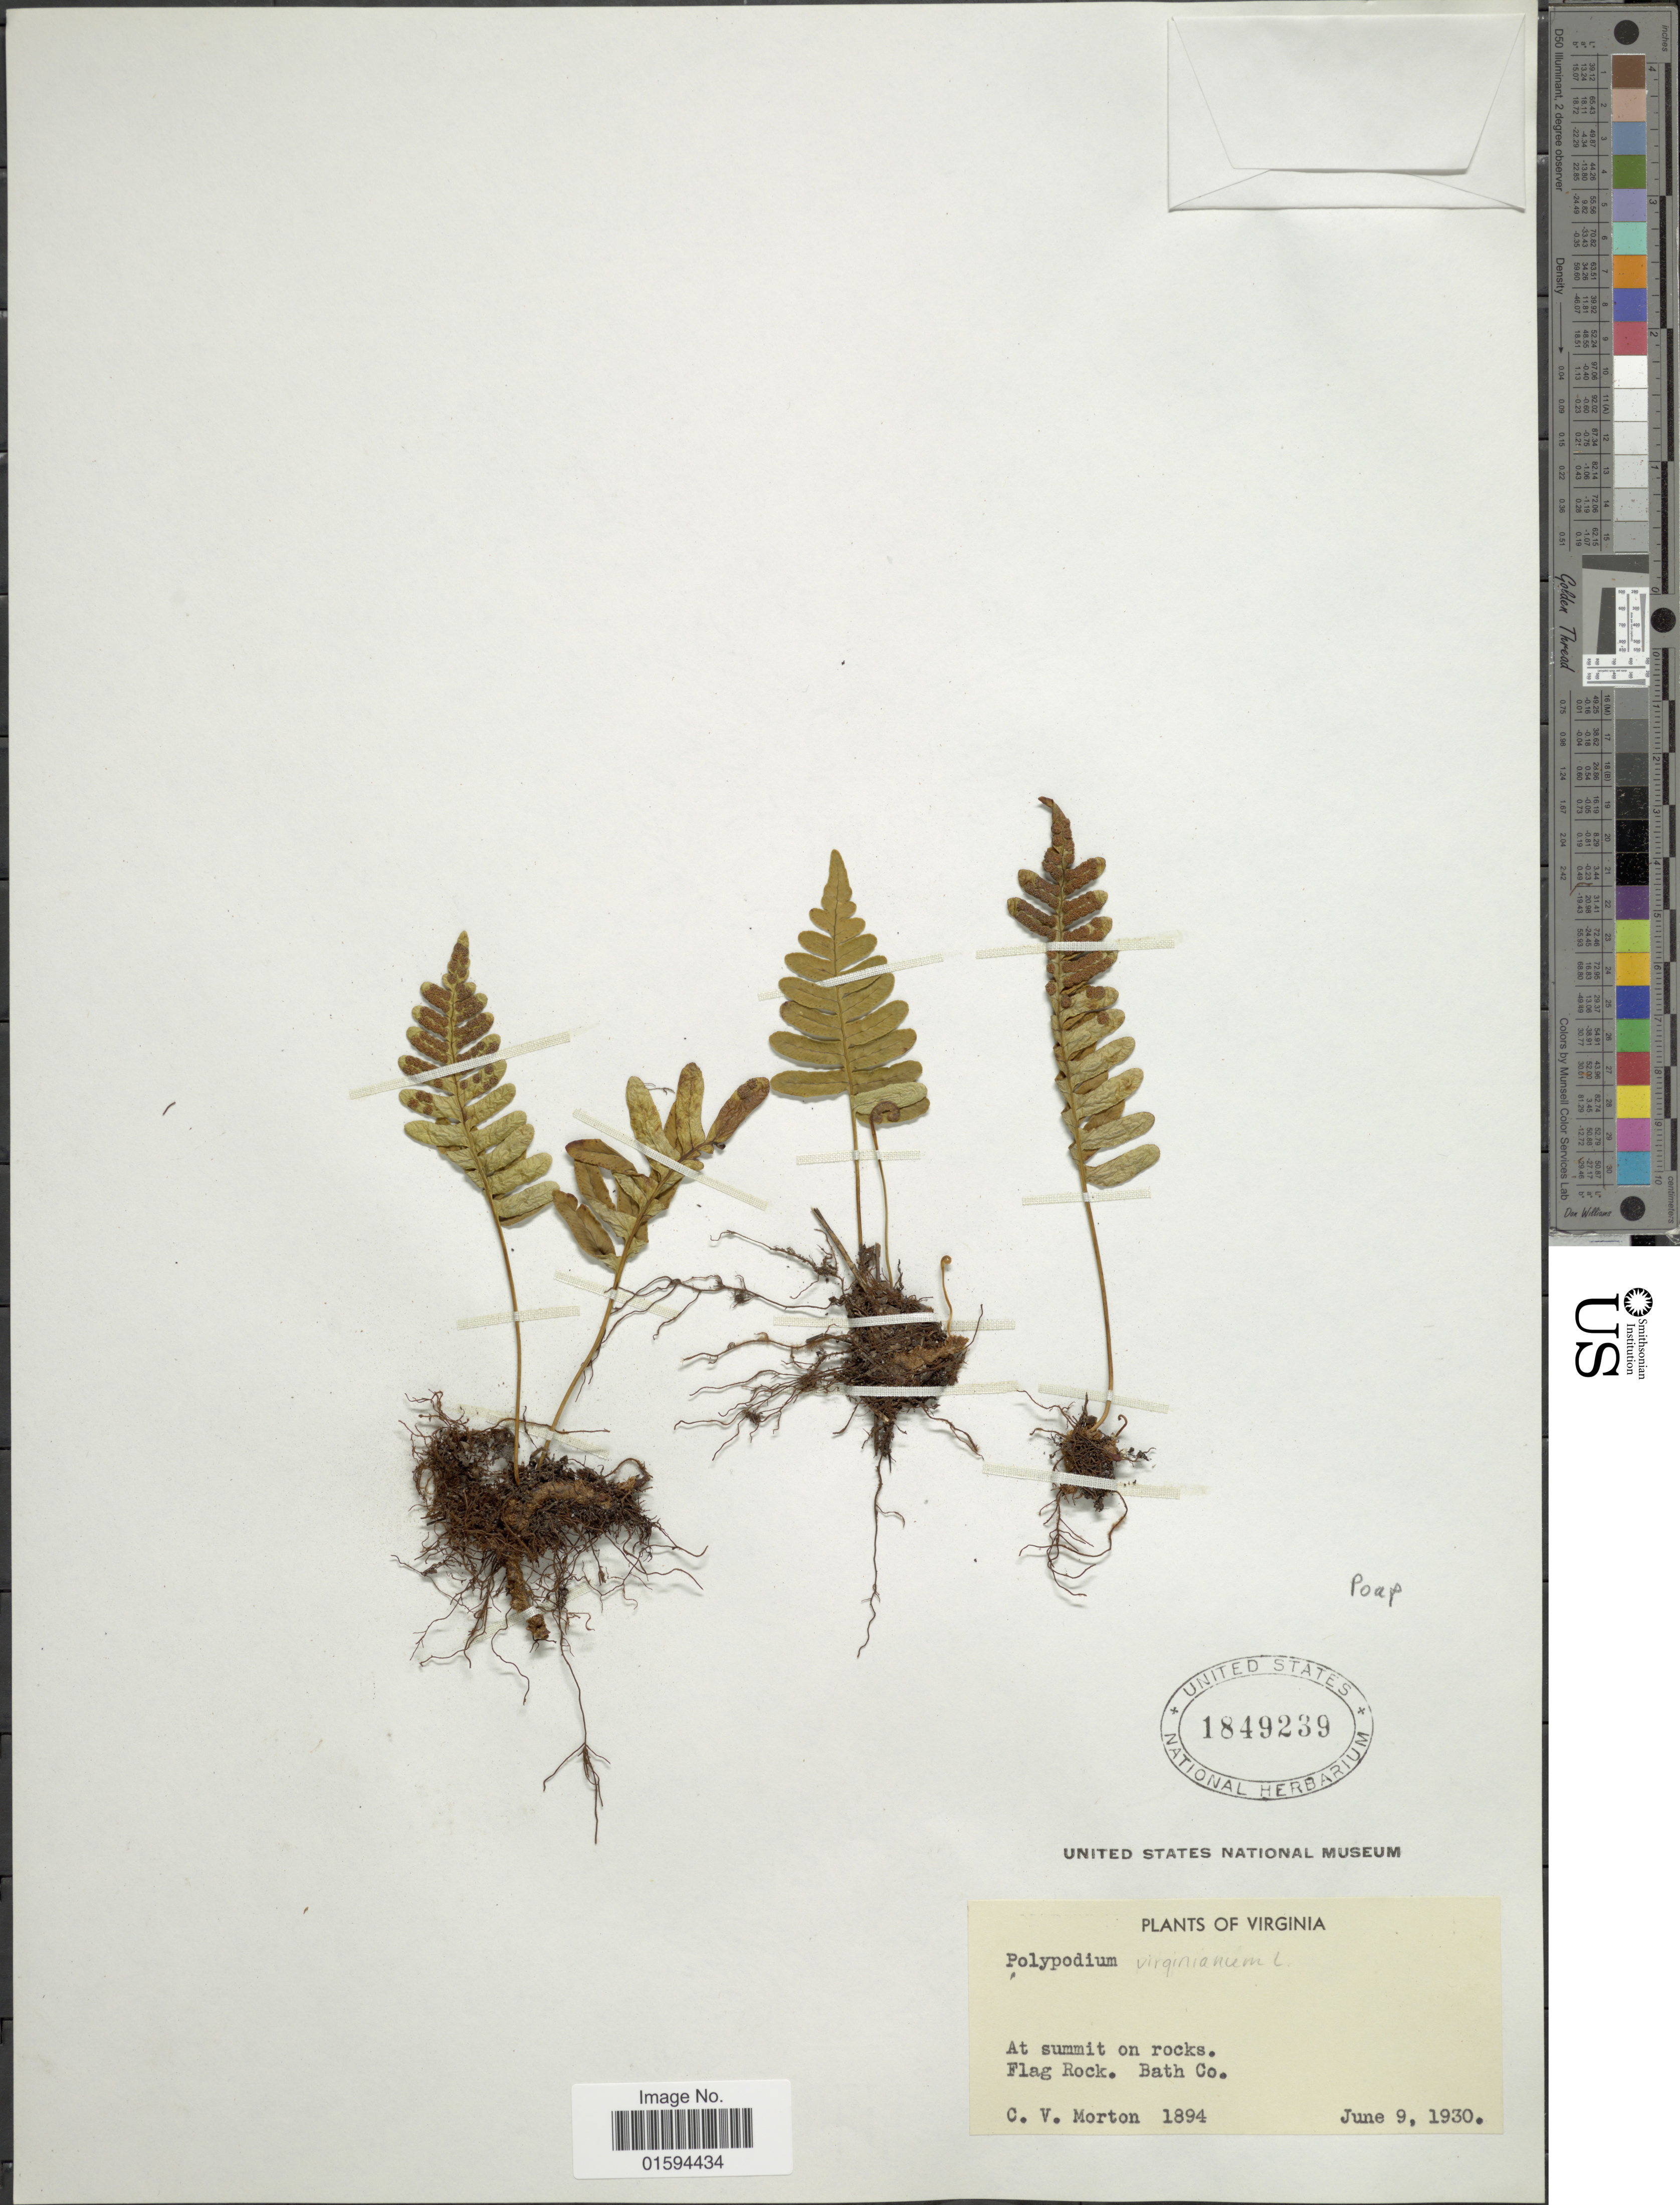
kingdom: Plantae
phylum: Tracheophyta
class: Polypodiopsida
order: Polypodiales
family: Polypodiaceae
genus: Polypodium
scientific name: Polypodium appalachianum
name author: Haufler & Windham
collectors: C. V. Morton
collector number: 1894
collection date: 1930-06-09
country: United States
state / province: Virginia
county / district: Bath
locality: At summit on rocks, Flag Rock, Bath Co.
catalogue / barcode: US 1849239